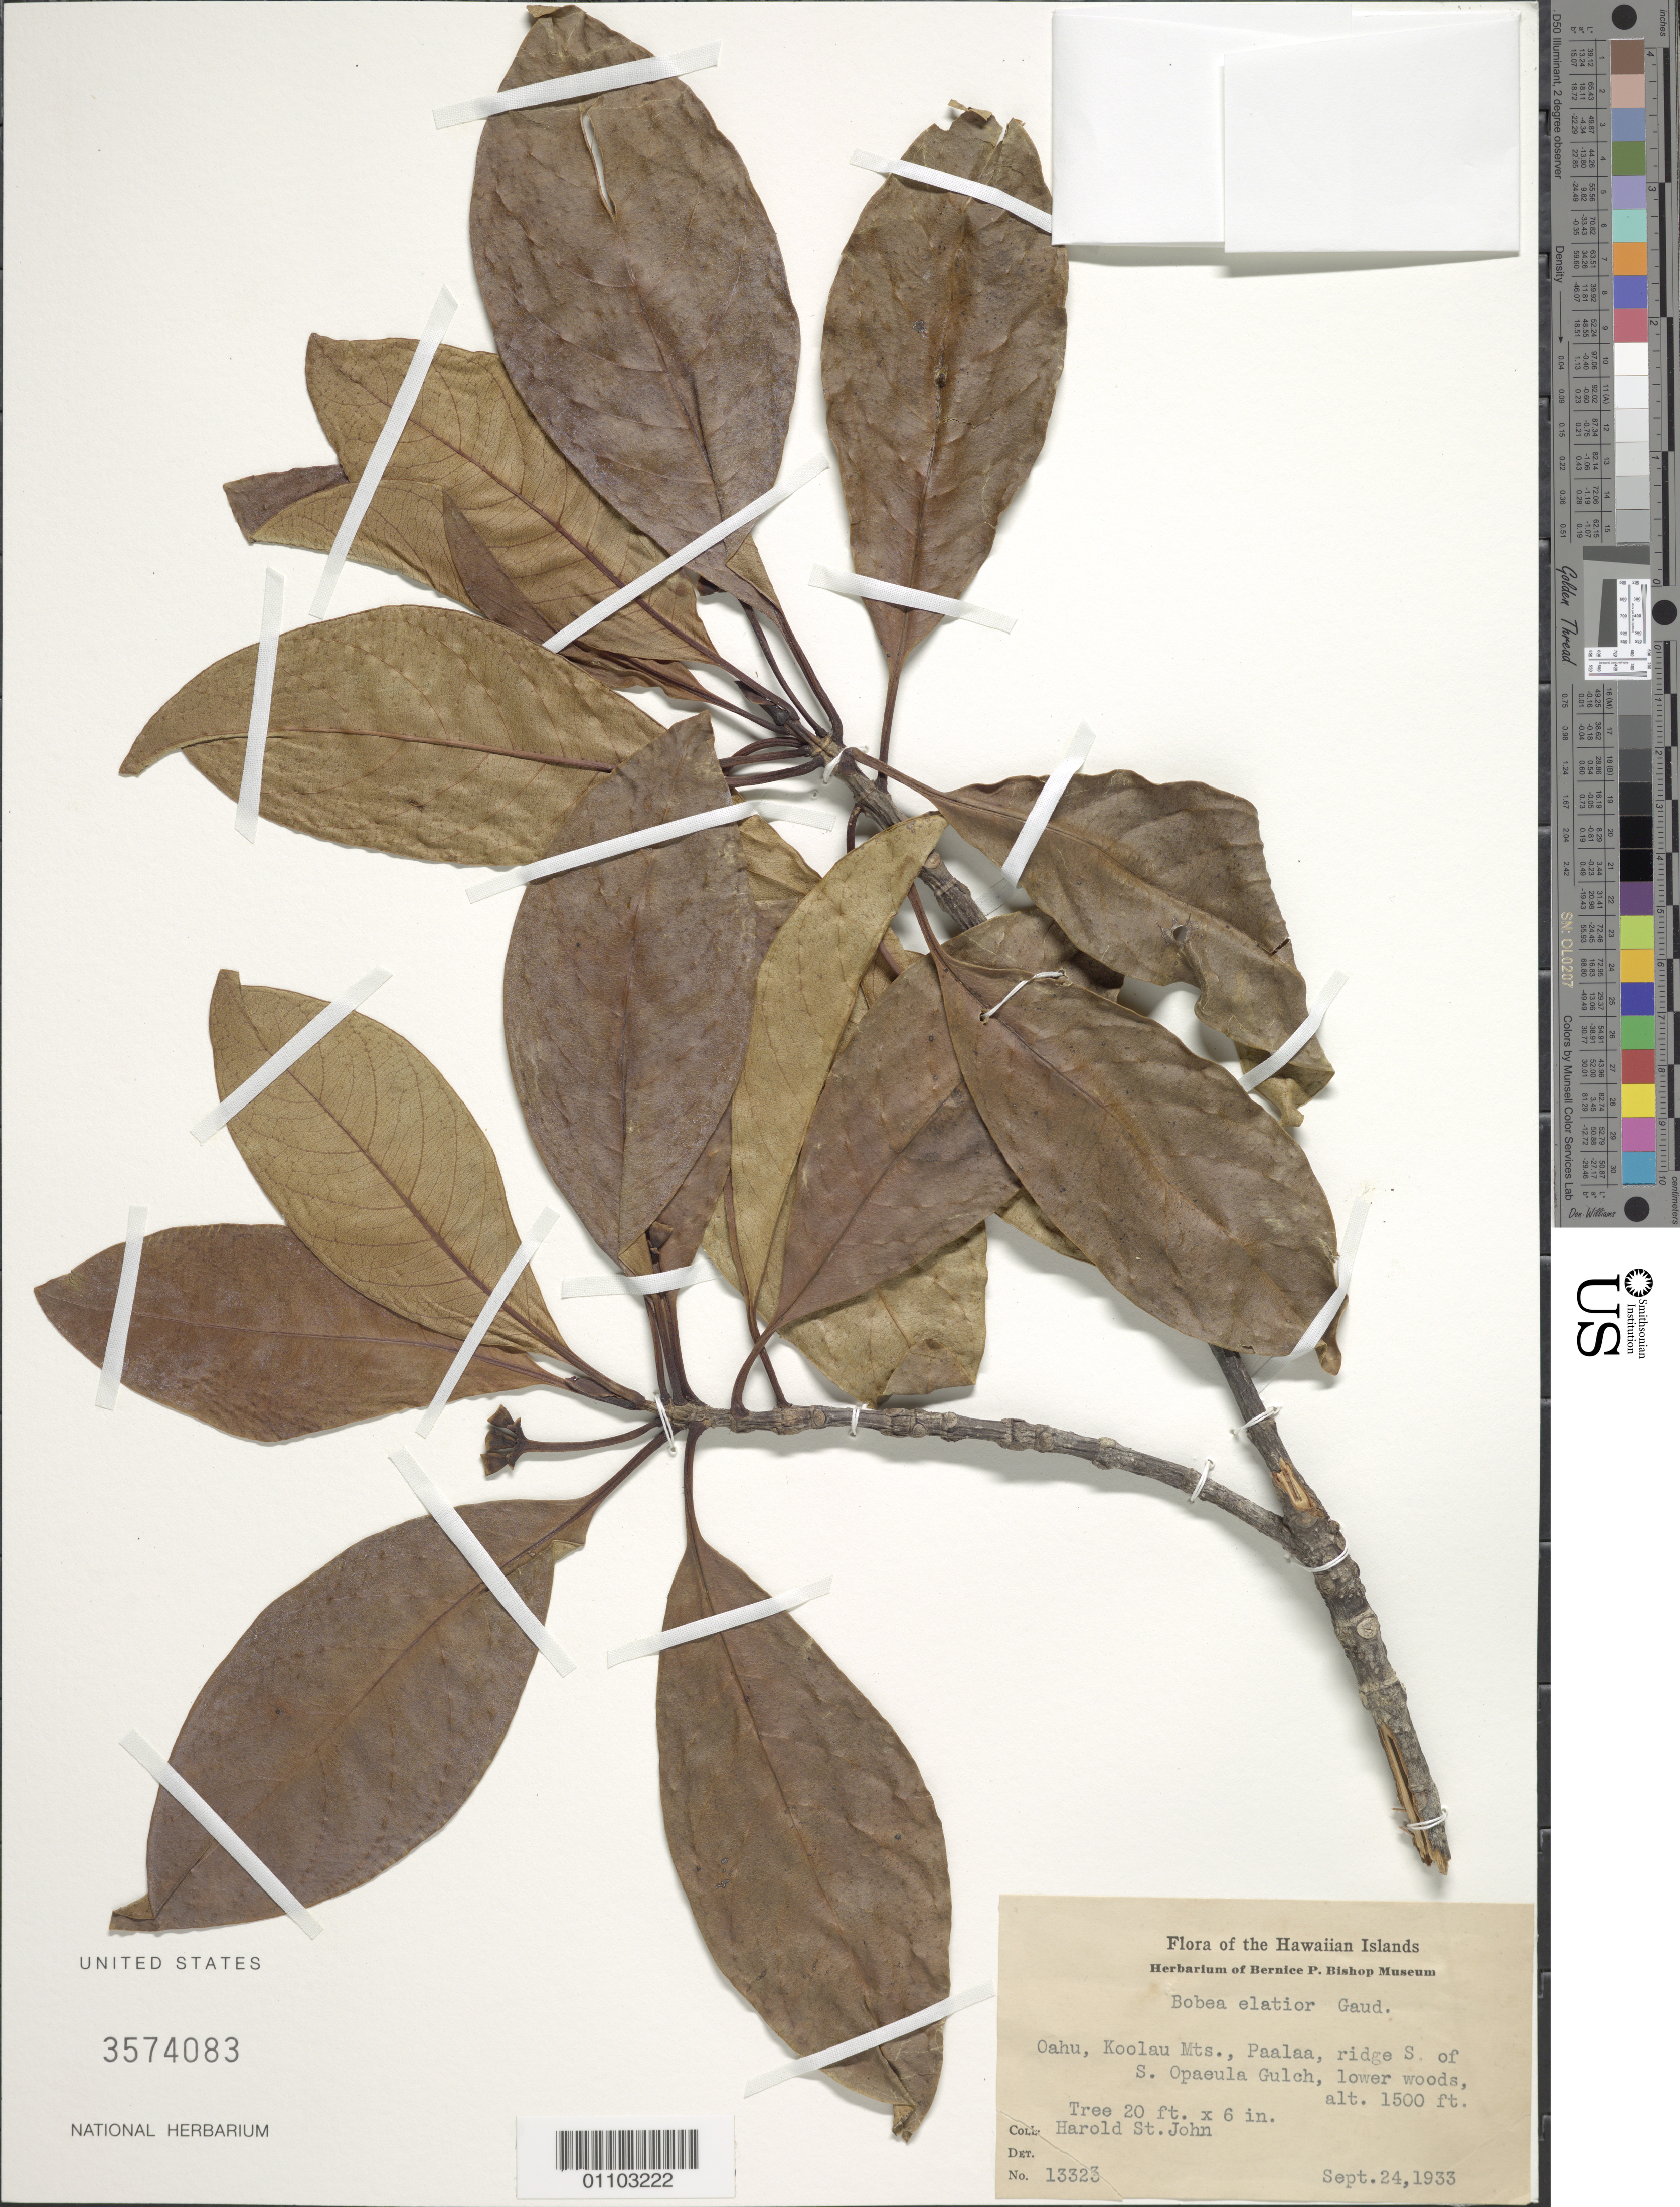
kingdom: Plantae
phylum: Tracheophyta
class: Magnoliopsida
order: Gentianales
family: Rubiaceae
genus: Bobea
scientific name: Bobea elatior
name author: Gaudich.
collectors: H. St. John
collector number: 13323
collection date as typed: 24 Sep 1933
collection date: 1933-09-24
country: United States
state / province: Hawaii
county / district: Honolulu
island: Oahu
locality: Koolau Mts., Paalaa, ridge s of S. Opaeula Gulch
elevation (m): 457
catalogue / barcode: US 3574083